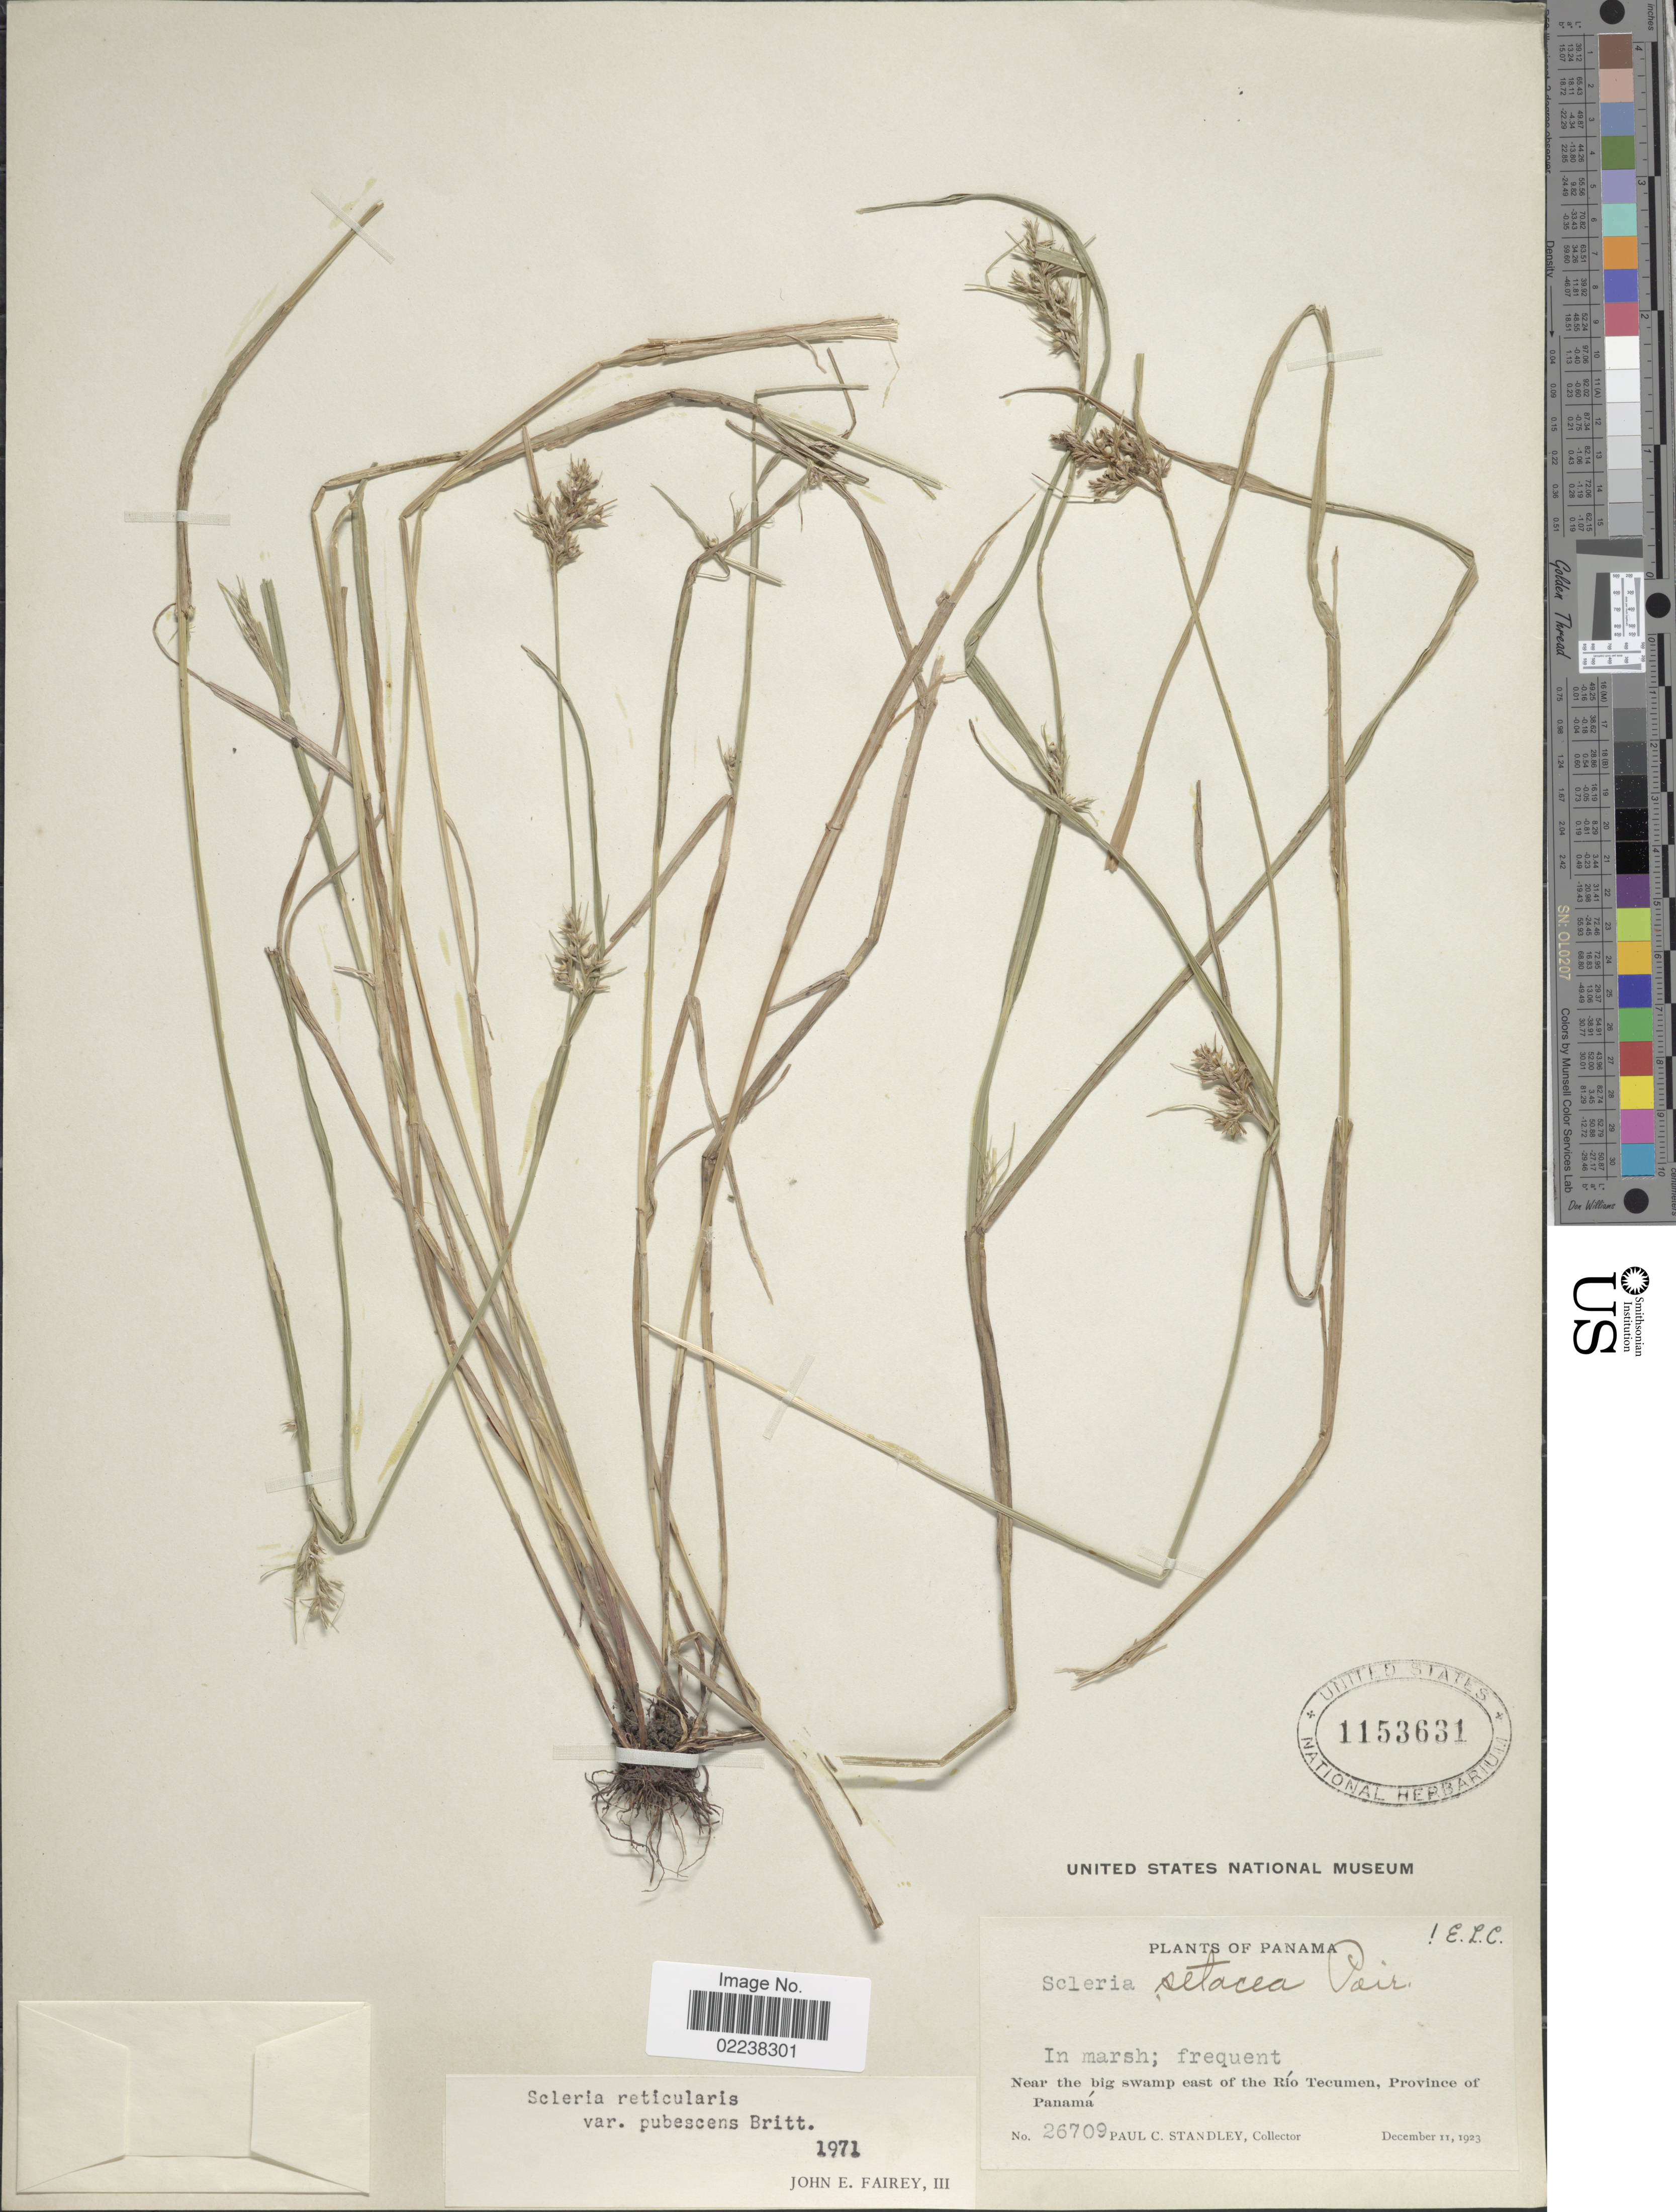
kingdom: Plantae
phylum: Tracheophyta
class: Liliopsida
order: Poales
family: Cyperaceae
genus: Scleria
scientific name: Scleria muehlenbergii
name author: Steud.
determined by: Strong, Mark T., (BOT), Smithsonian Institution - National Museum of Natural History (UNITED STATES)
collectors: P. C. Standley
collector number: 26709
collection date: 1923-12-11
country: Panama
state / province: Panamá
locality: Near the big swamp east of the Rio Tecumen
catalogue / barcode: US 1153631